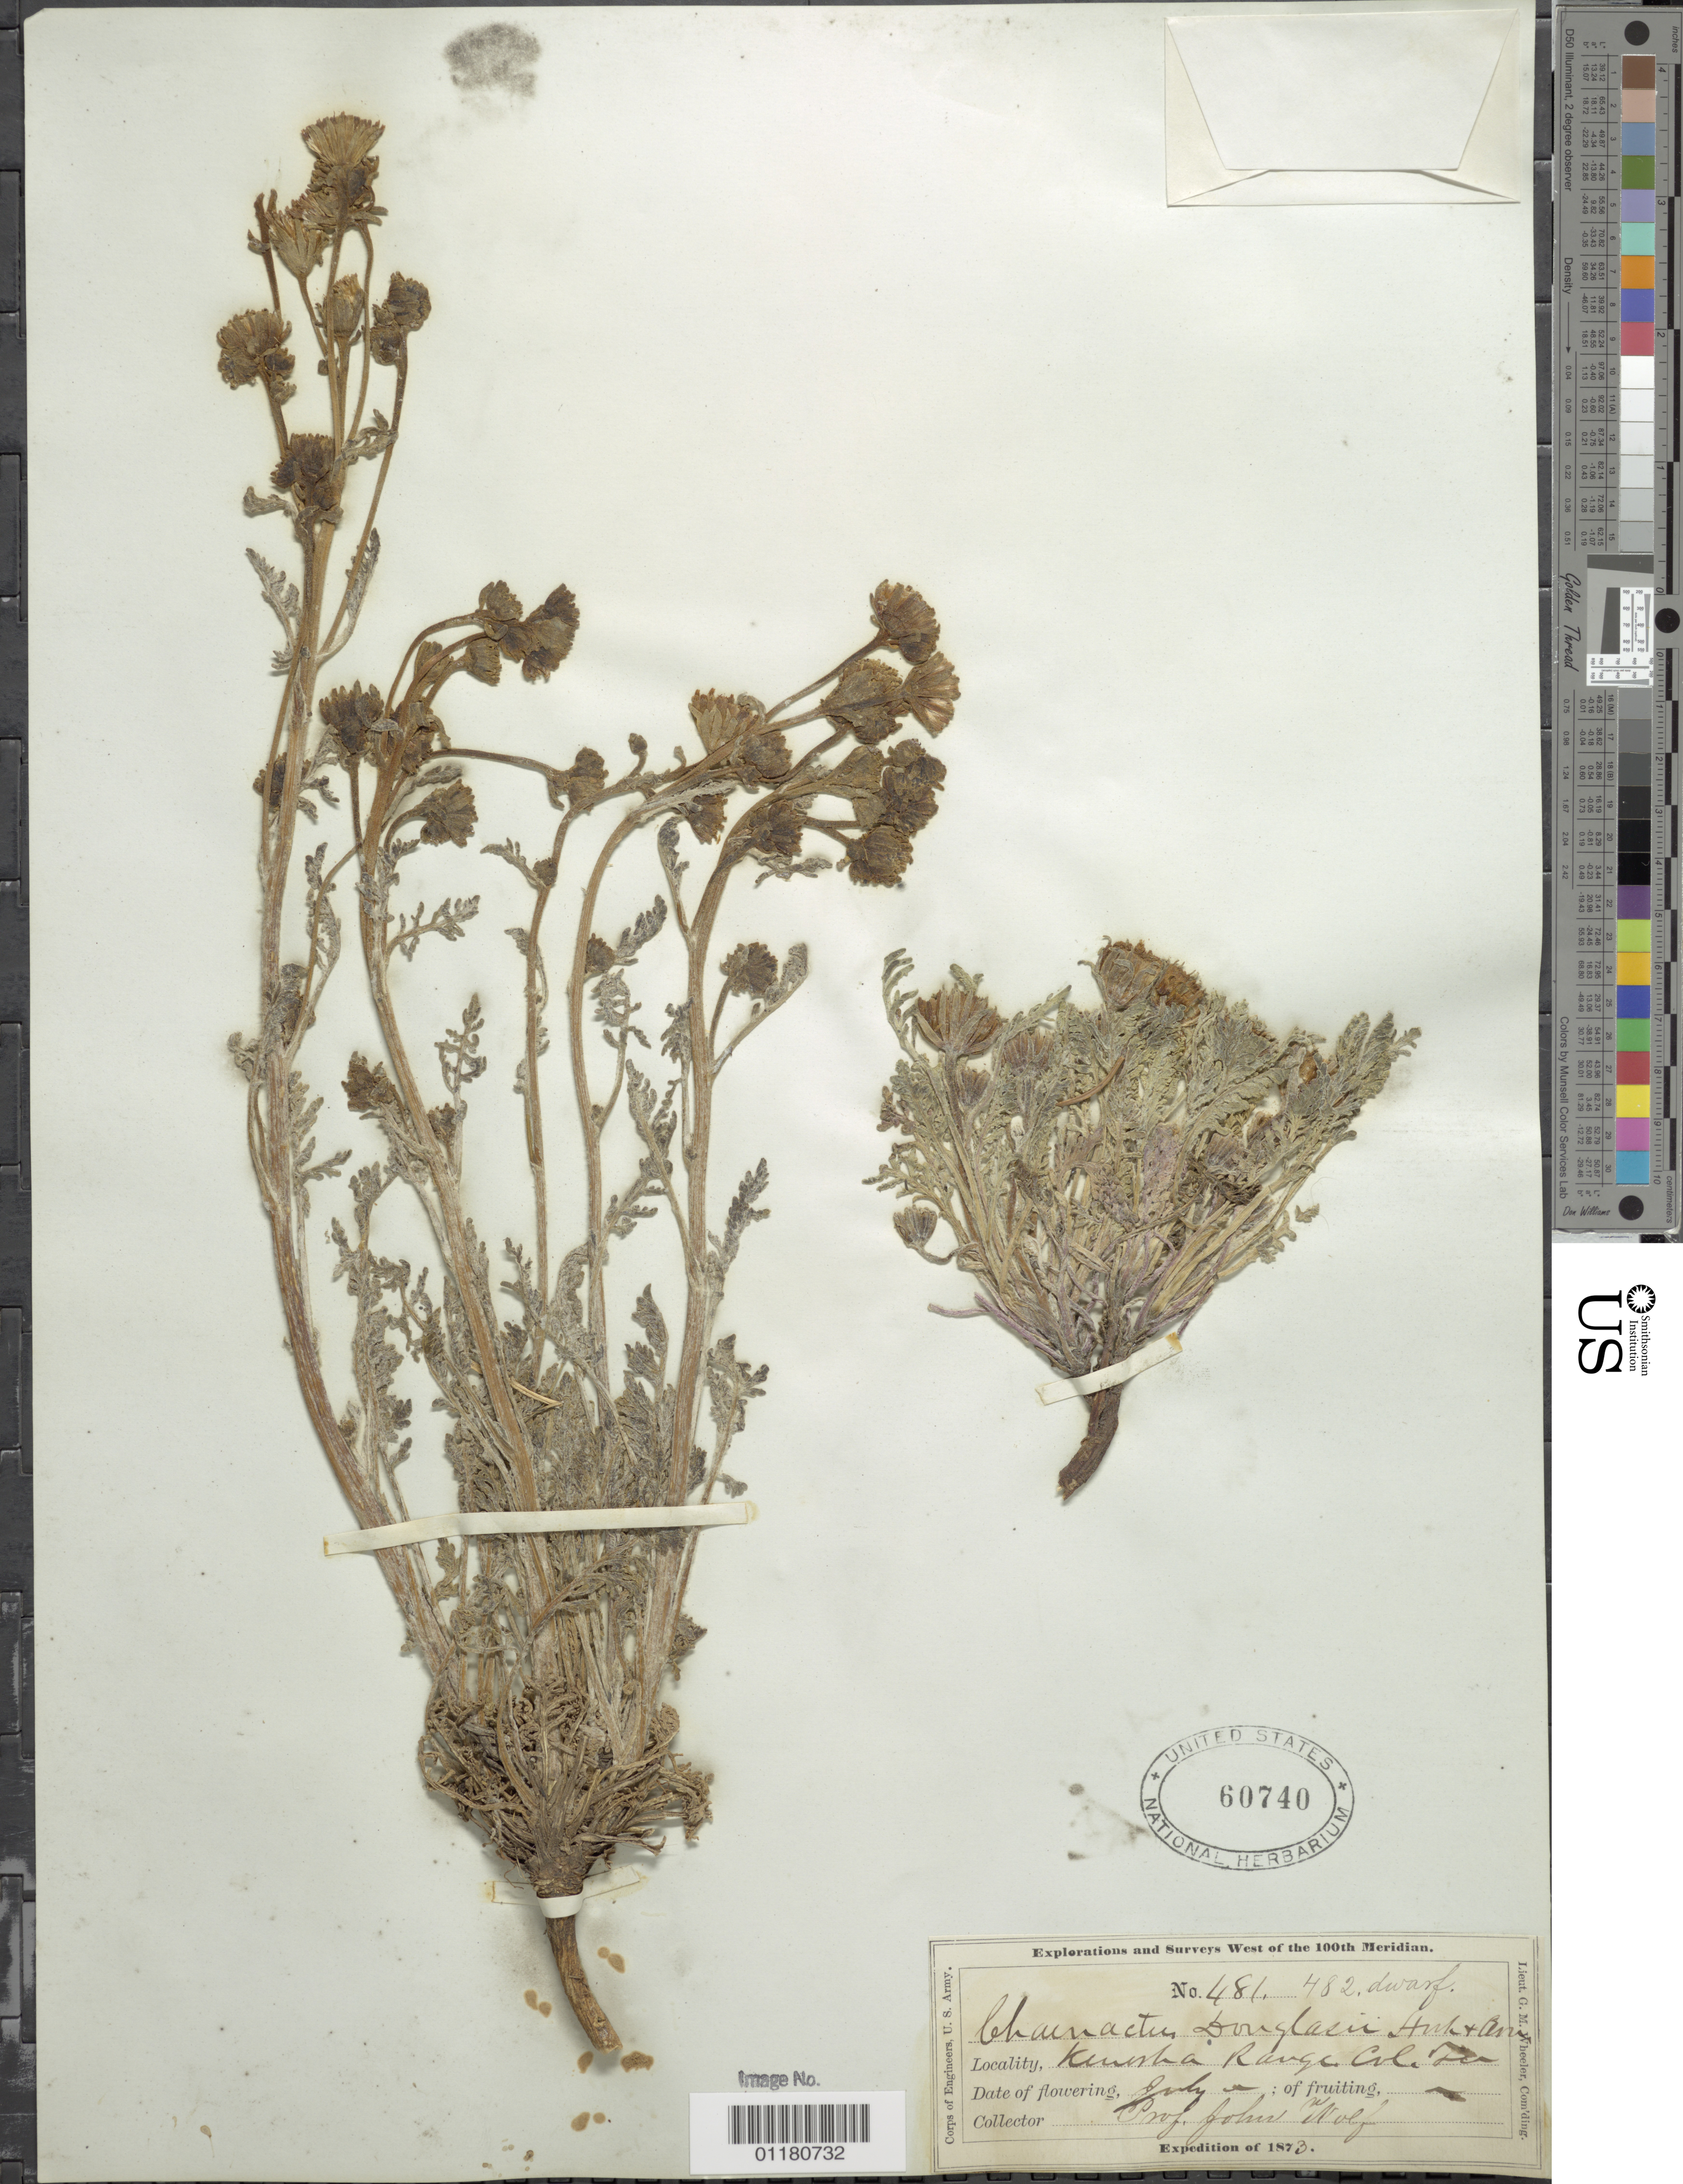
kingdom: Plantae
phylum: Tracheophyta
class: Magnoliopsida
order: Asterales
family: Asteraceae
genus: Chaenactis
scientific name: Chaenactis douglasii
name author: Hook. & Arn.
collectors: J. Wolf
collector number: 481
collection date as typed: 1873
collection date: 1873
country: United States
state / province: Colorado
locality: Kenosha Range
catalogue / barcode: US 60740